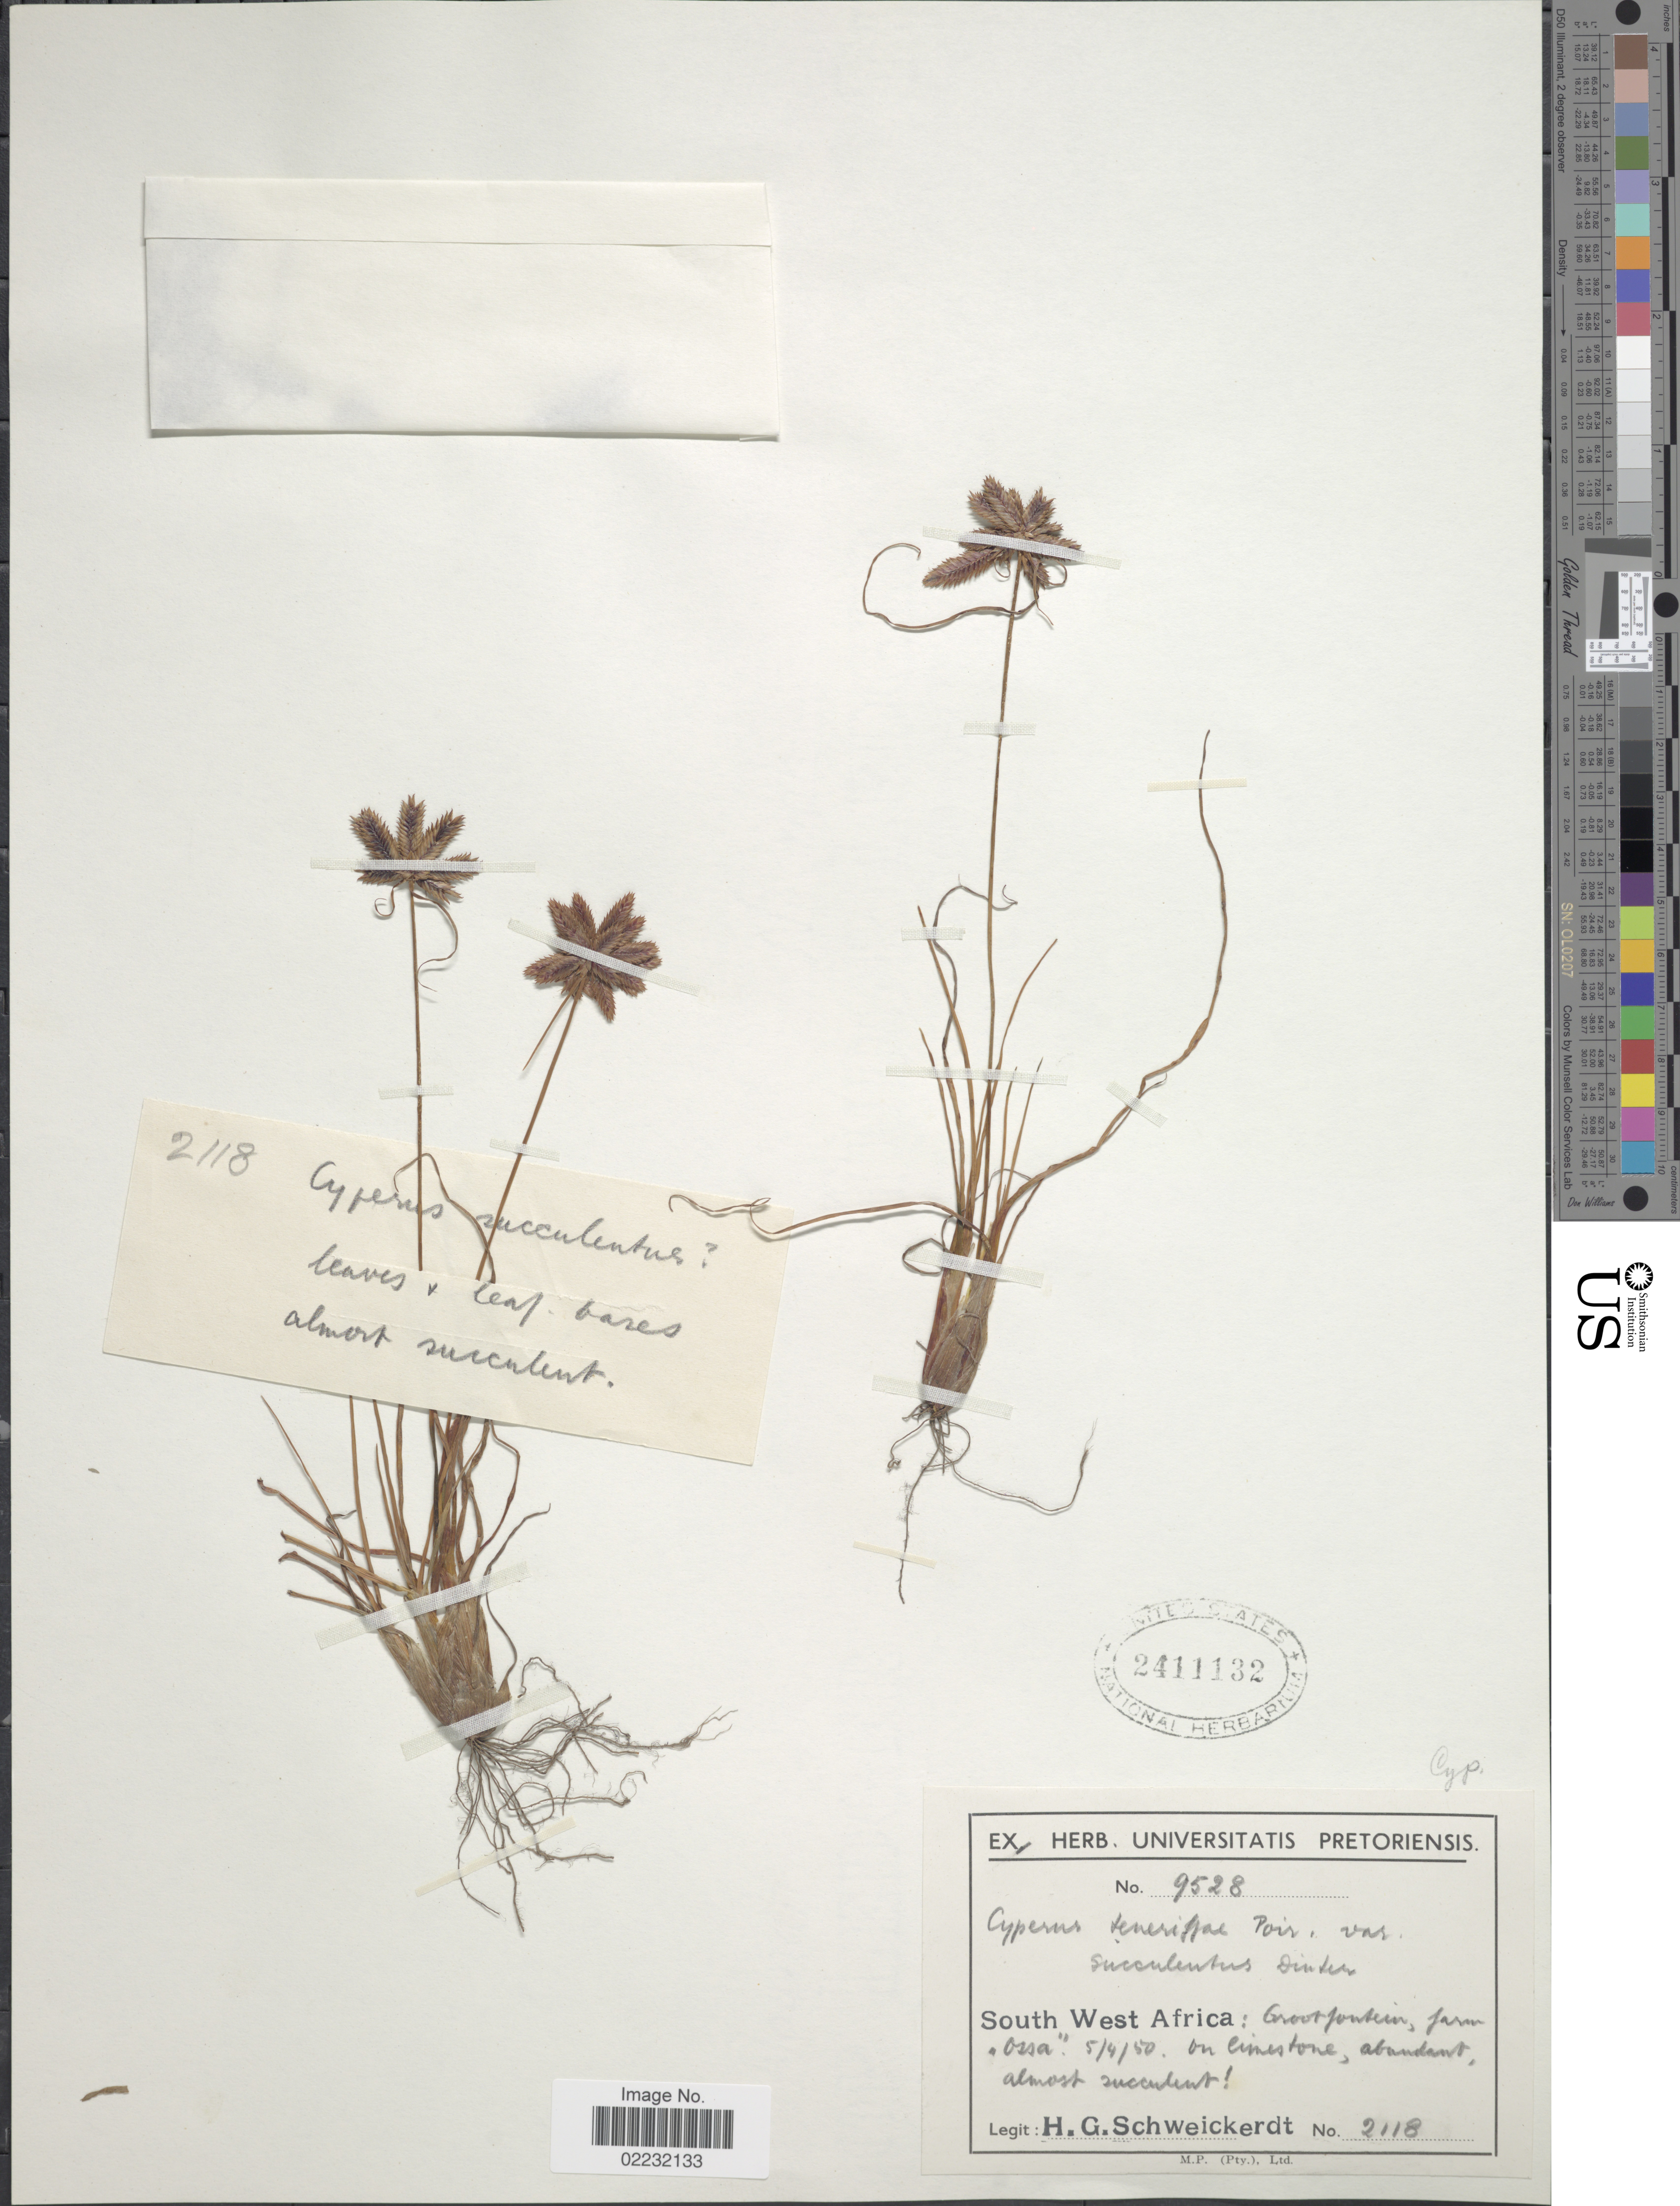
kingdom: Plantae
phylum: Tracheophyta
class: Liliopsida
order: Poales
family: Cyperaceae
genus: Cyperus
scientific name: Cyperus rubicundus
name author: Vahl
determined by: Strong, Mark T., (BOT), Smithsonian Institution - National Museum of Natural History (UNITED STATES)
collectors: H. Schweickerdt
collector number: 2118/9528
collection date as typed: Transcribed d/m/y: 5/4/50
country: Namibia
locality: South-West Africa: Grootfontein, farm "Ossa"on limestone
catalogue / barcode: US 2411132